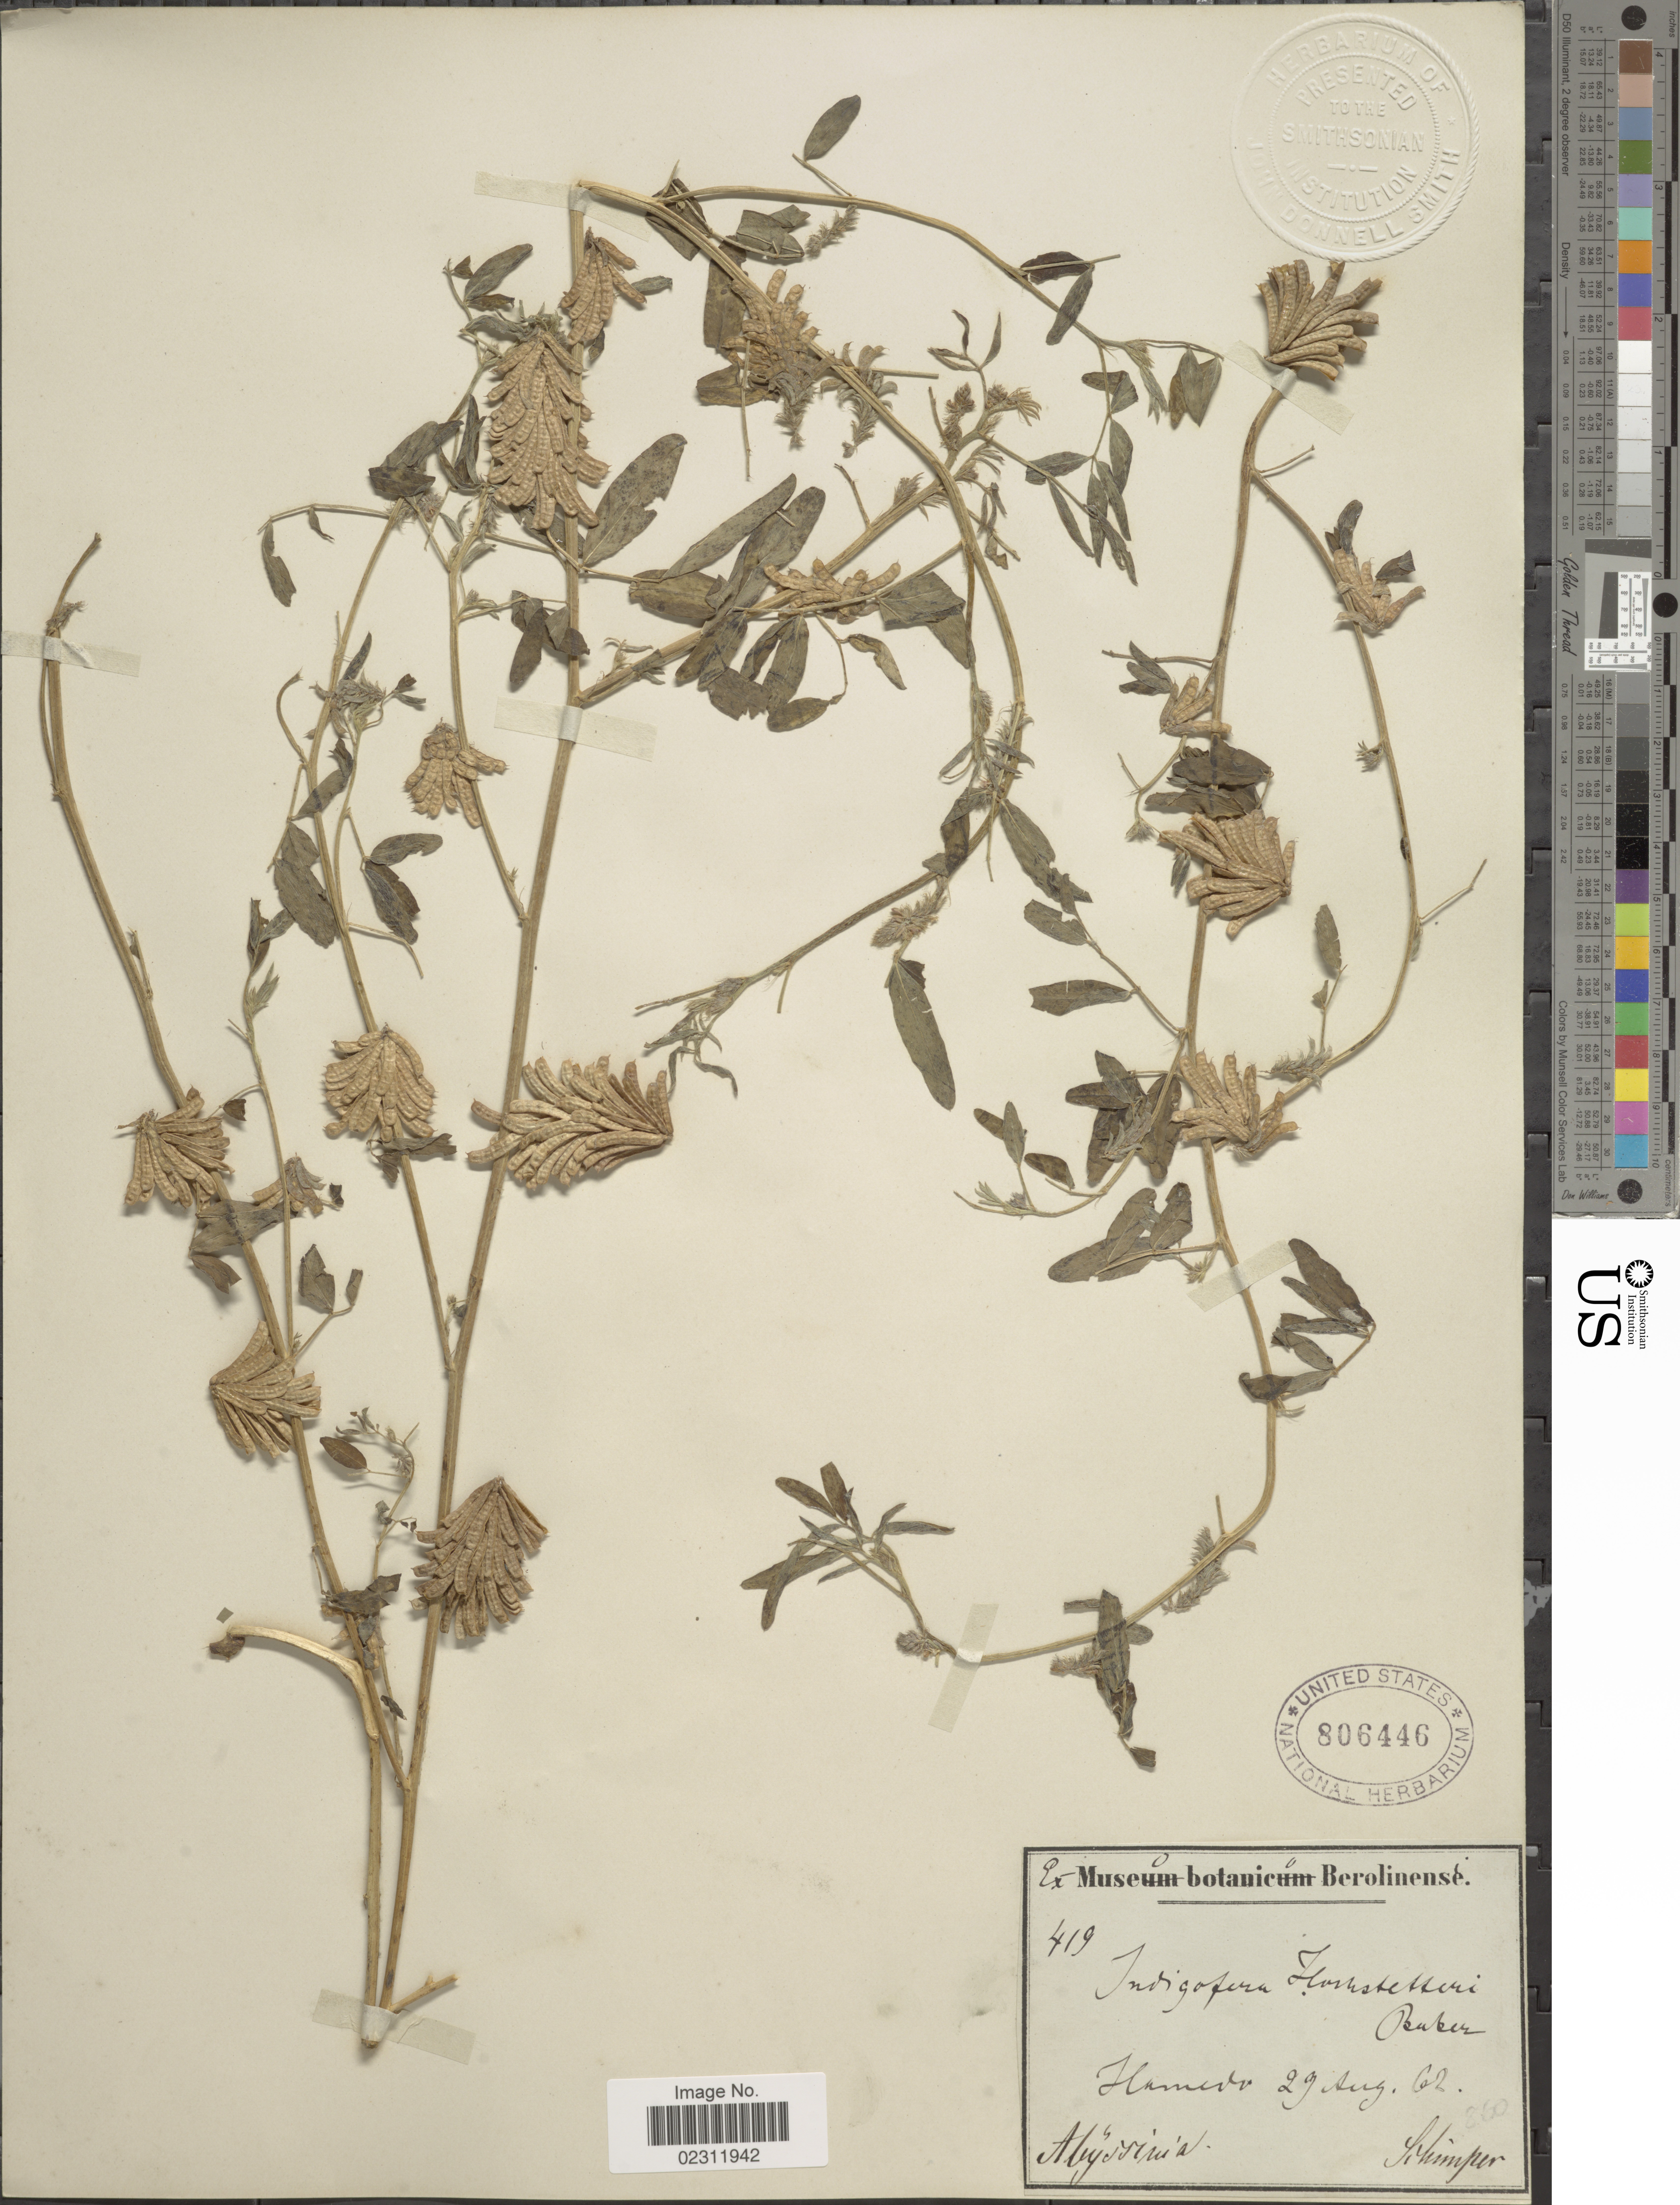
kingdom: Plantae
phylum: Tracheophyta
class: Magnoliopsida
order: Fabales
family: Fabaceae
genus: Indigofera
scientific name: Indigofera hochstetteri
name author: Baker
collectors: -. Schimper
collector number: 419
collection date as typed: Transcribed d/m/y: 29/8/62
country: Eritrea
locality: Hamedo, Abyssinia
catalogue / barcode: US 806446